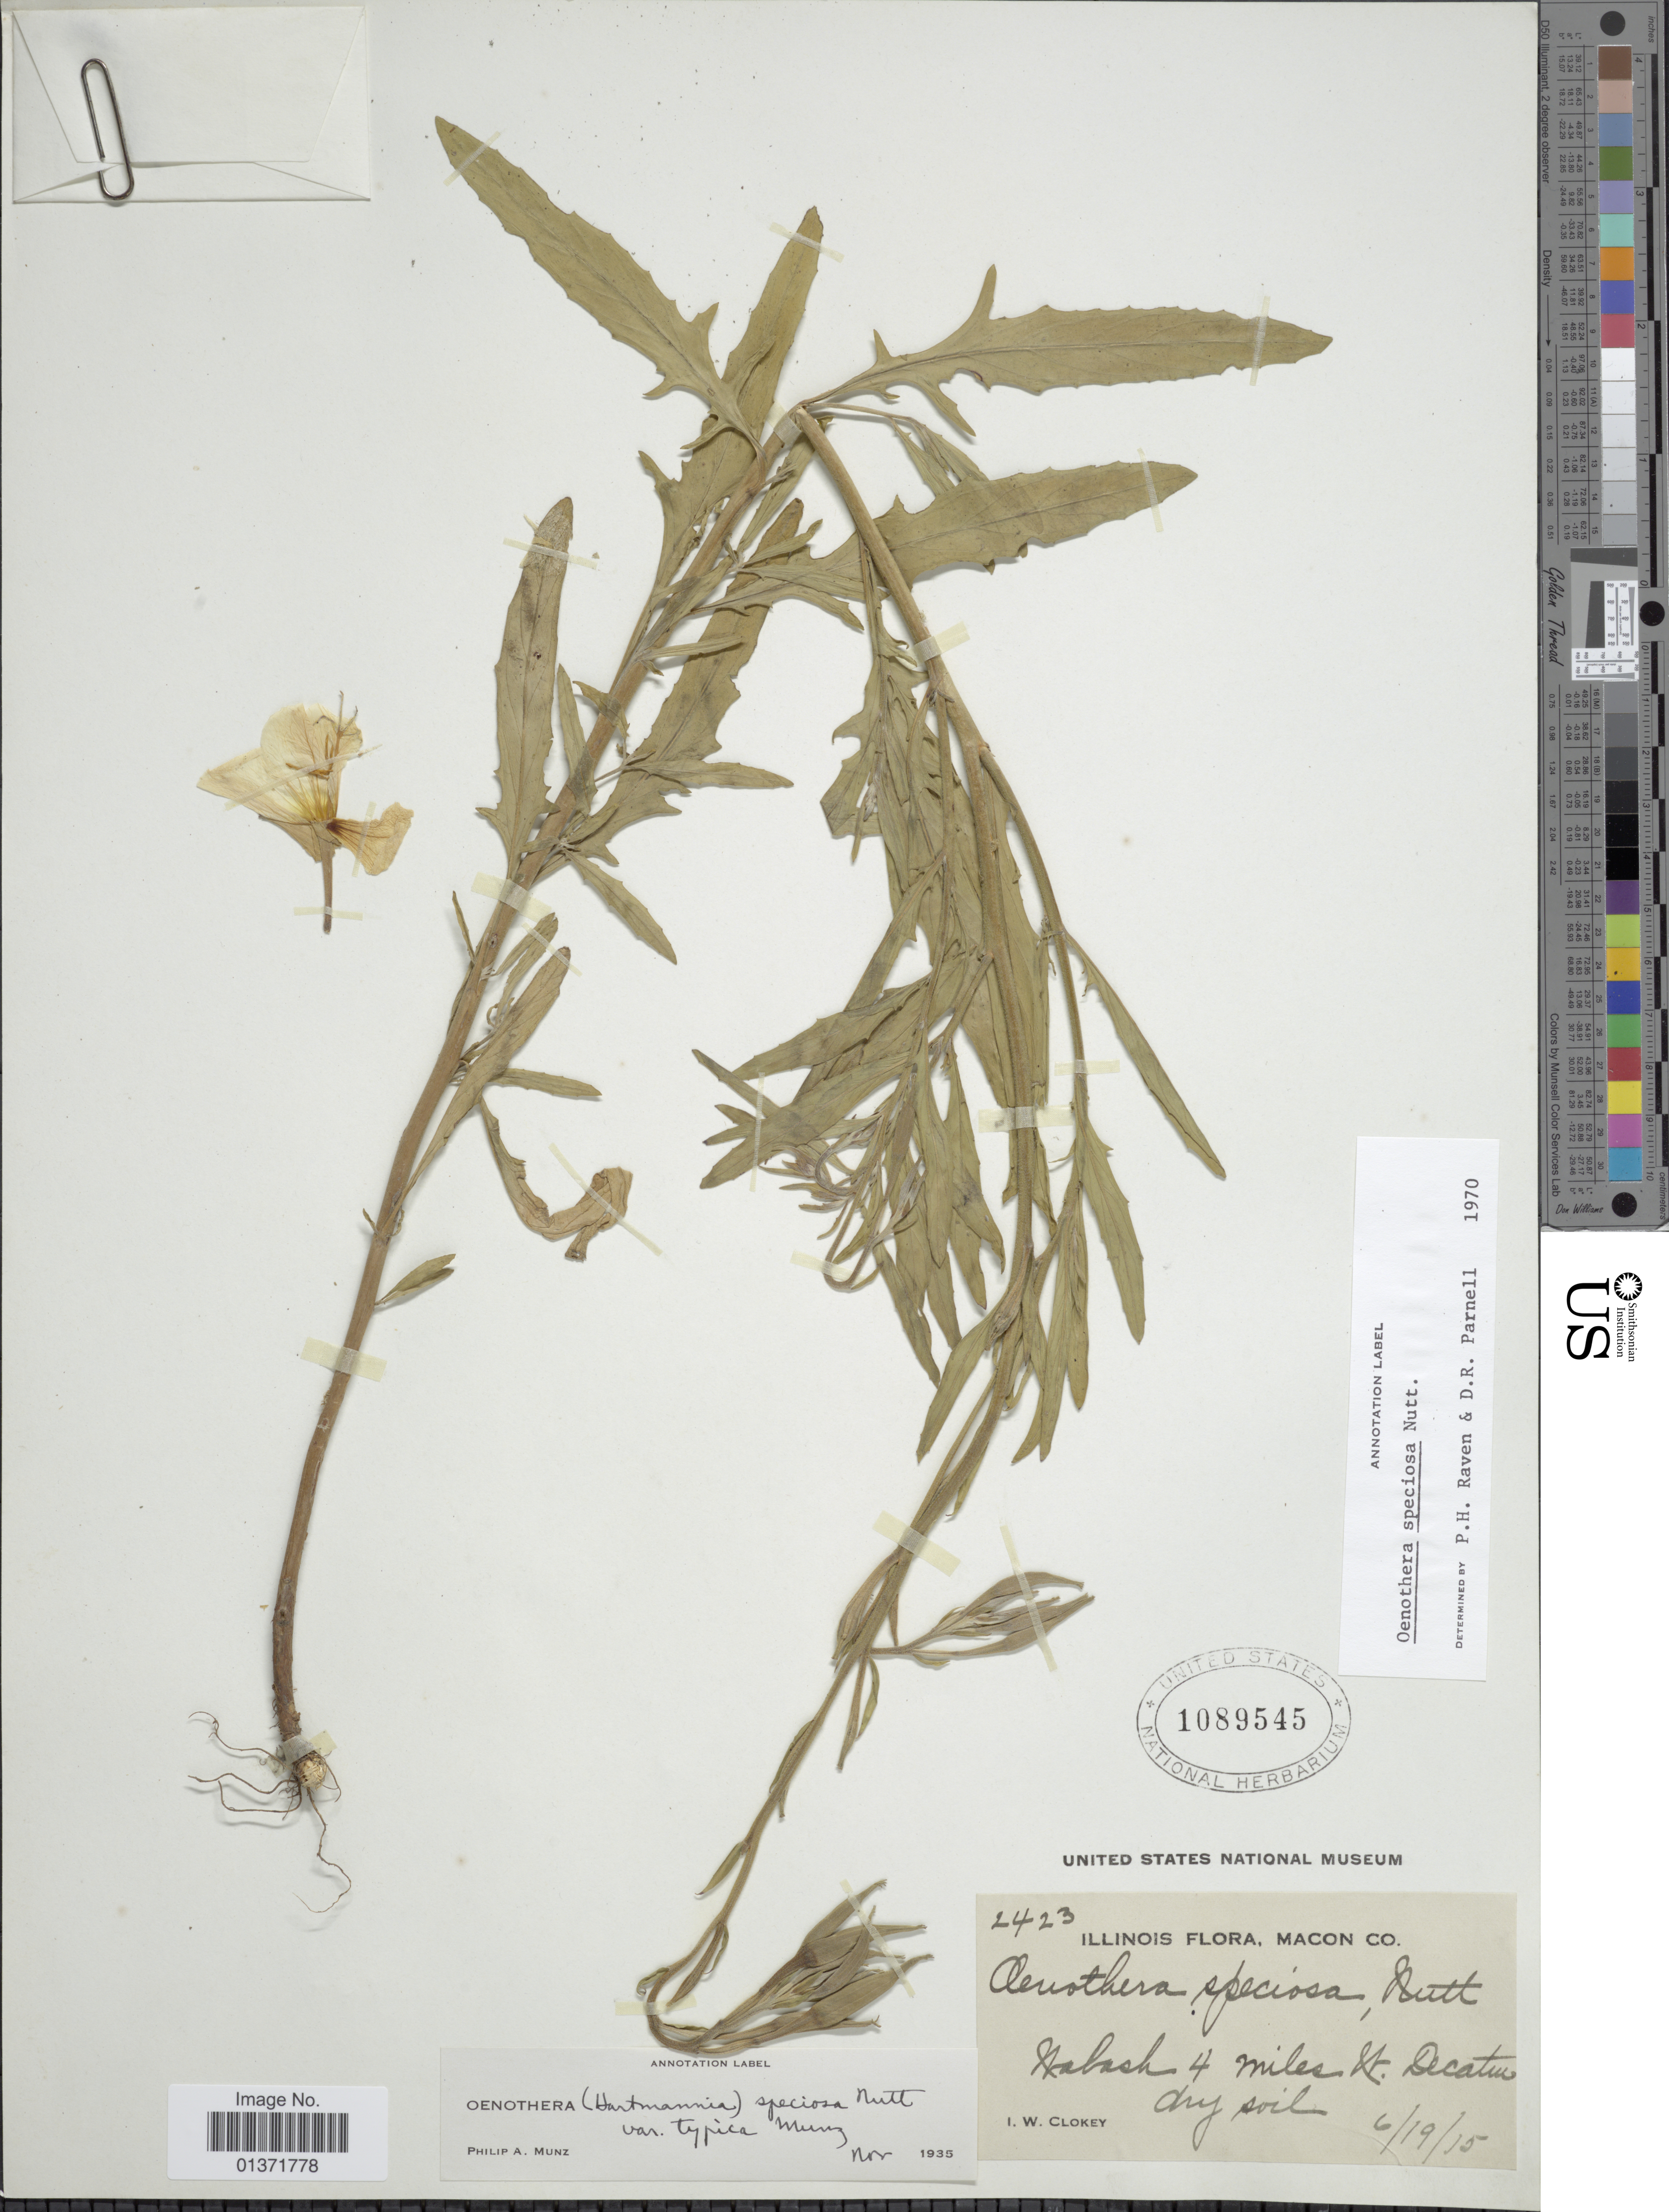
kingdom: Plantae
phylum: Tracheophyta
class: Magnoliopsida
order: Myrtales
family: Onagraceae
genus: Oenothera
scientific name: Oenothera speciosa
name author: Nutt.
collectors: I. W. Clokey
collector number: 2423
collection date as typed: Transcribed d/m/y: 19/6/15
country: United States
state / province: Illinois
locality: Macon Co. Habash 4 miles St. Destin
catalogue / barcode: US 1089545